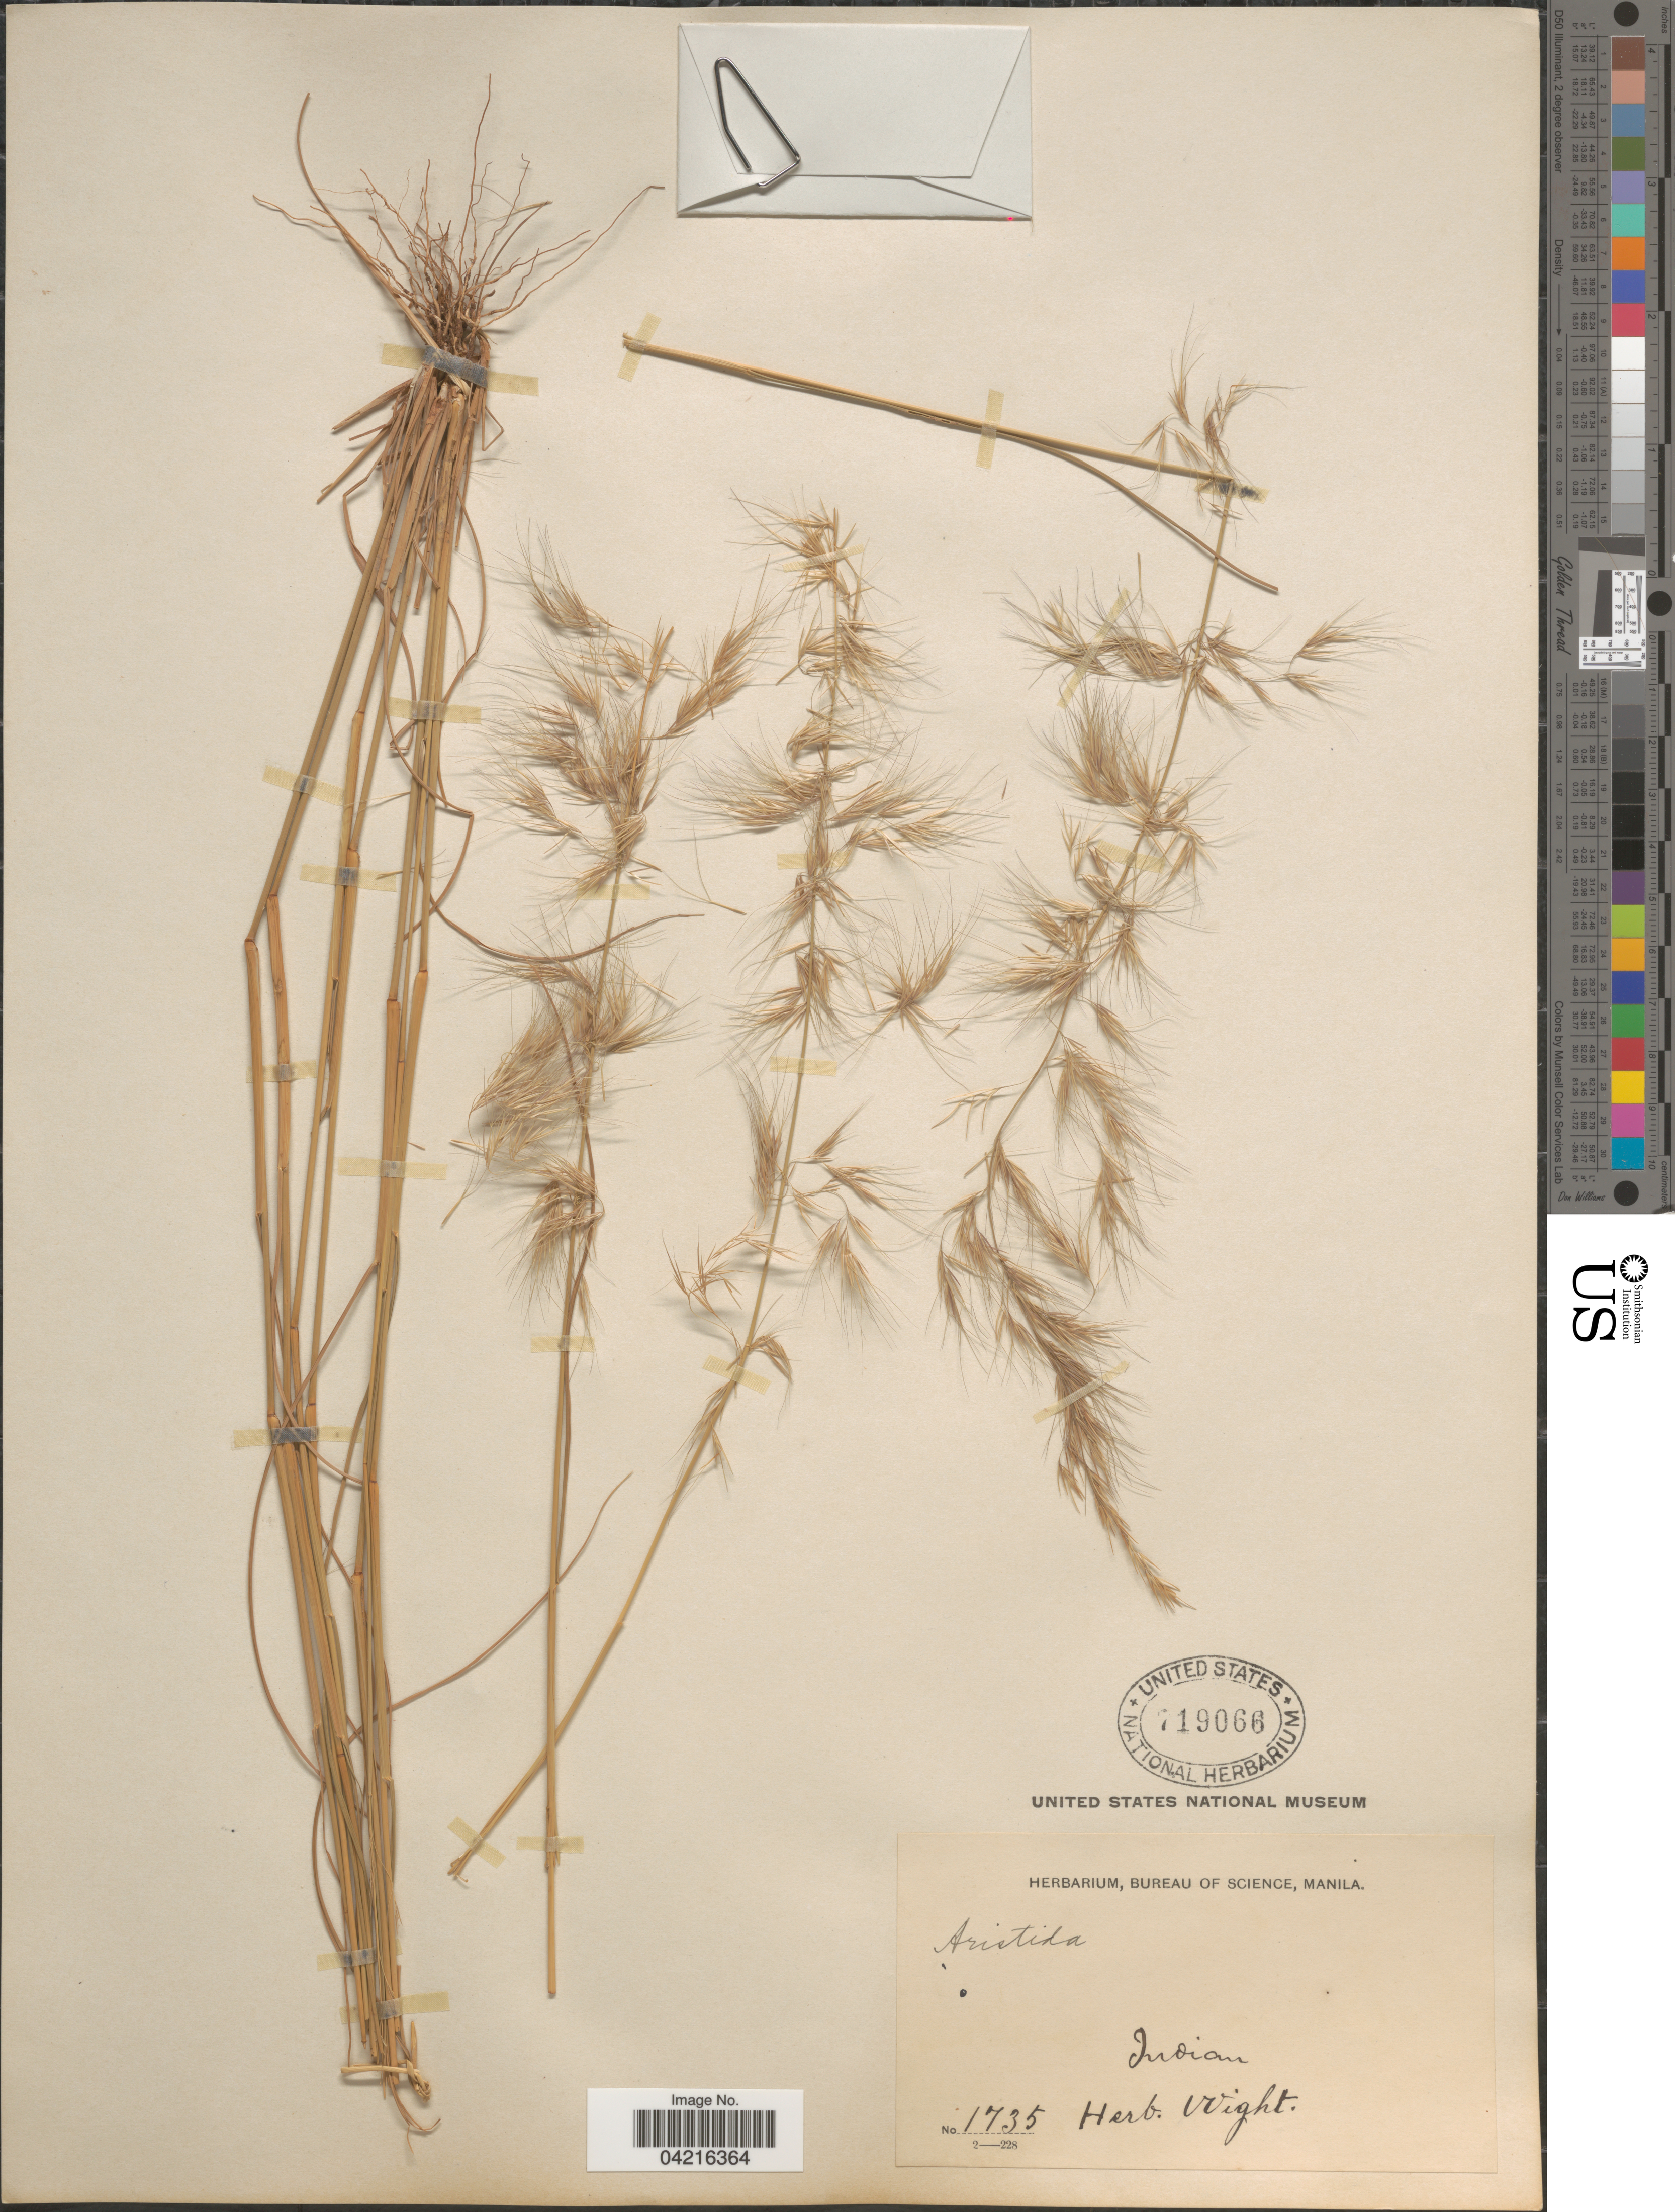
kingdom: Plantae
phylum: Tracheophyta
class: Liliopsida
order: Poales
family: Poaceae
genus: Aristida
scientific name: Aristida adscensionis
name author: L.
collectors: ex Herb. Wight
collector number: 1735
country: India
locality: Indian.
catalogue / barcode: US 719066